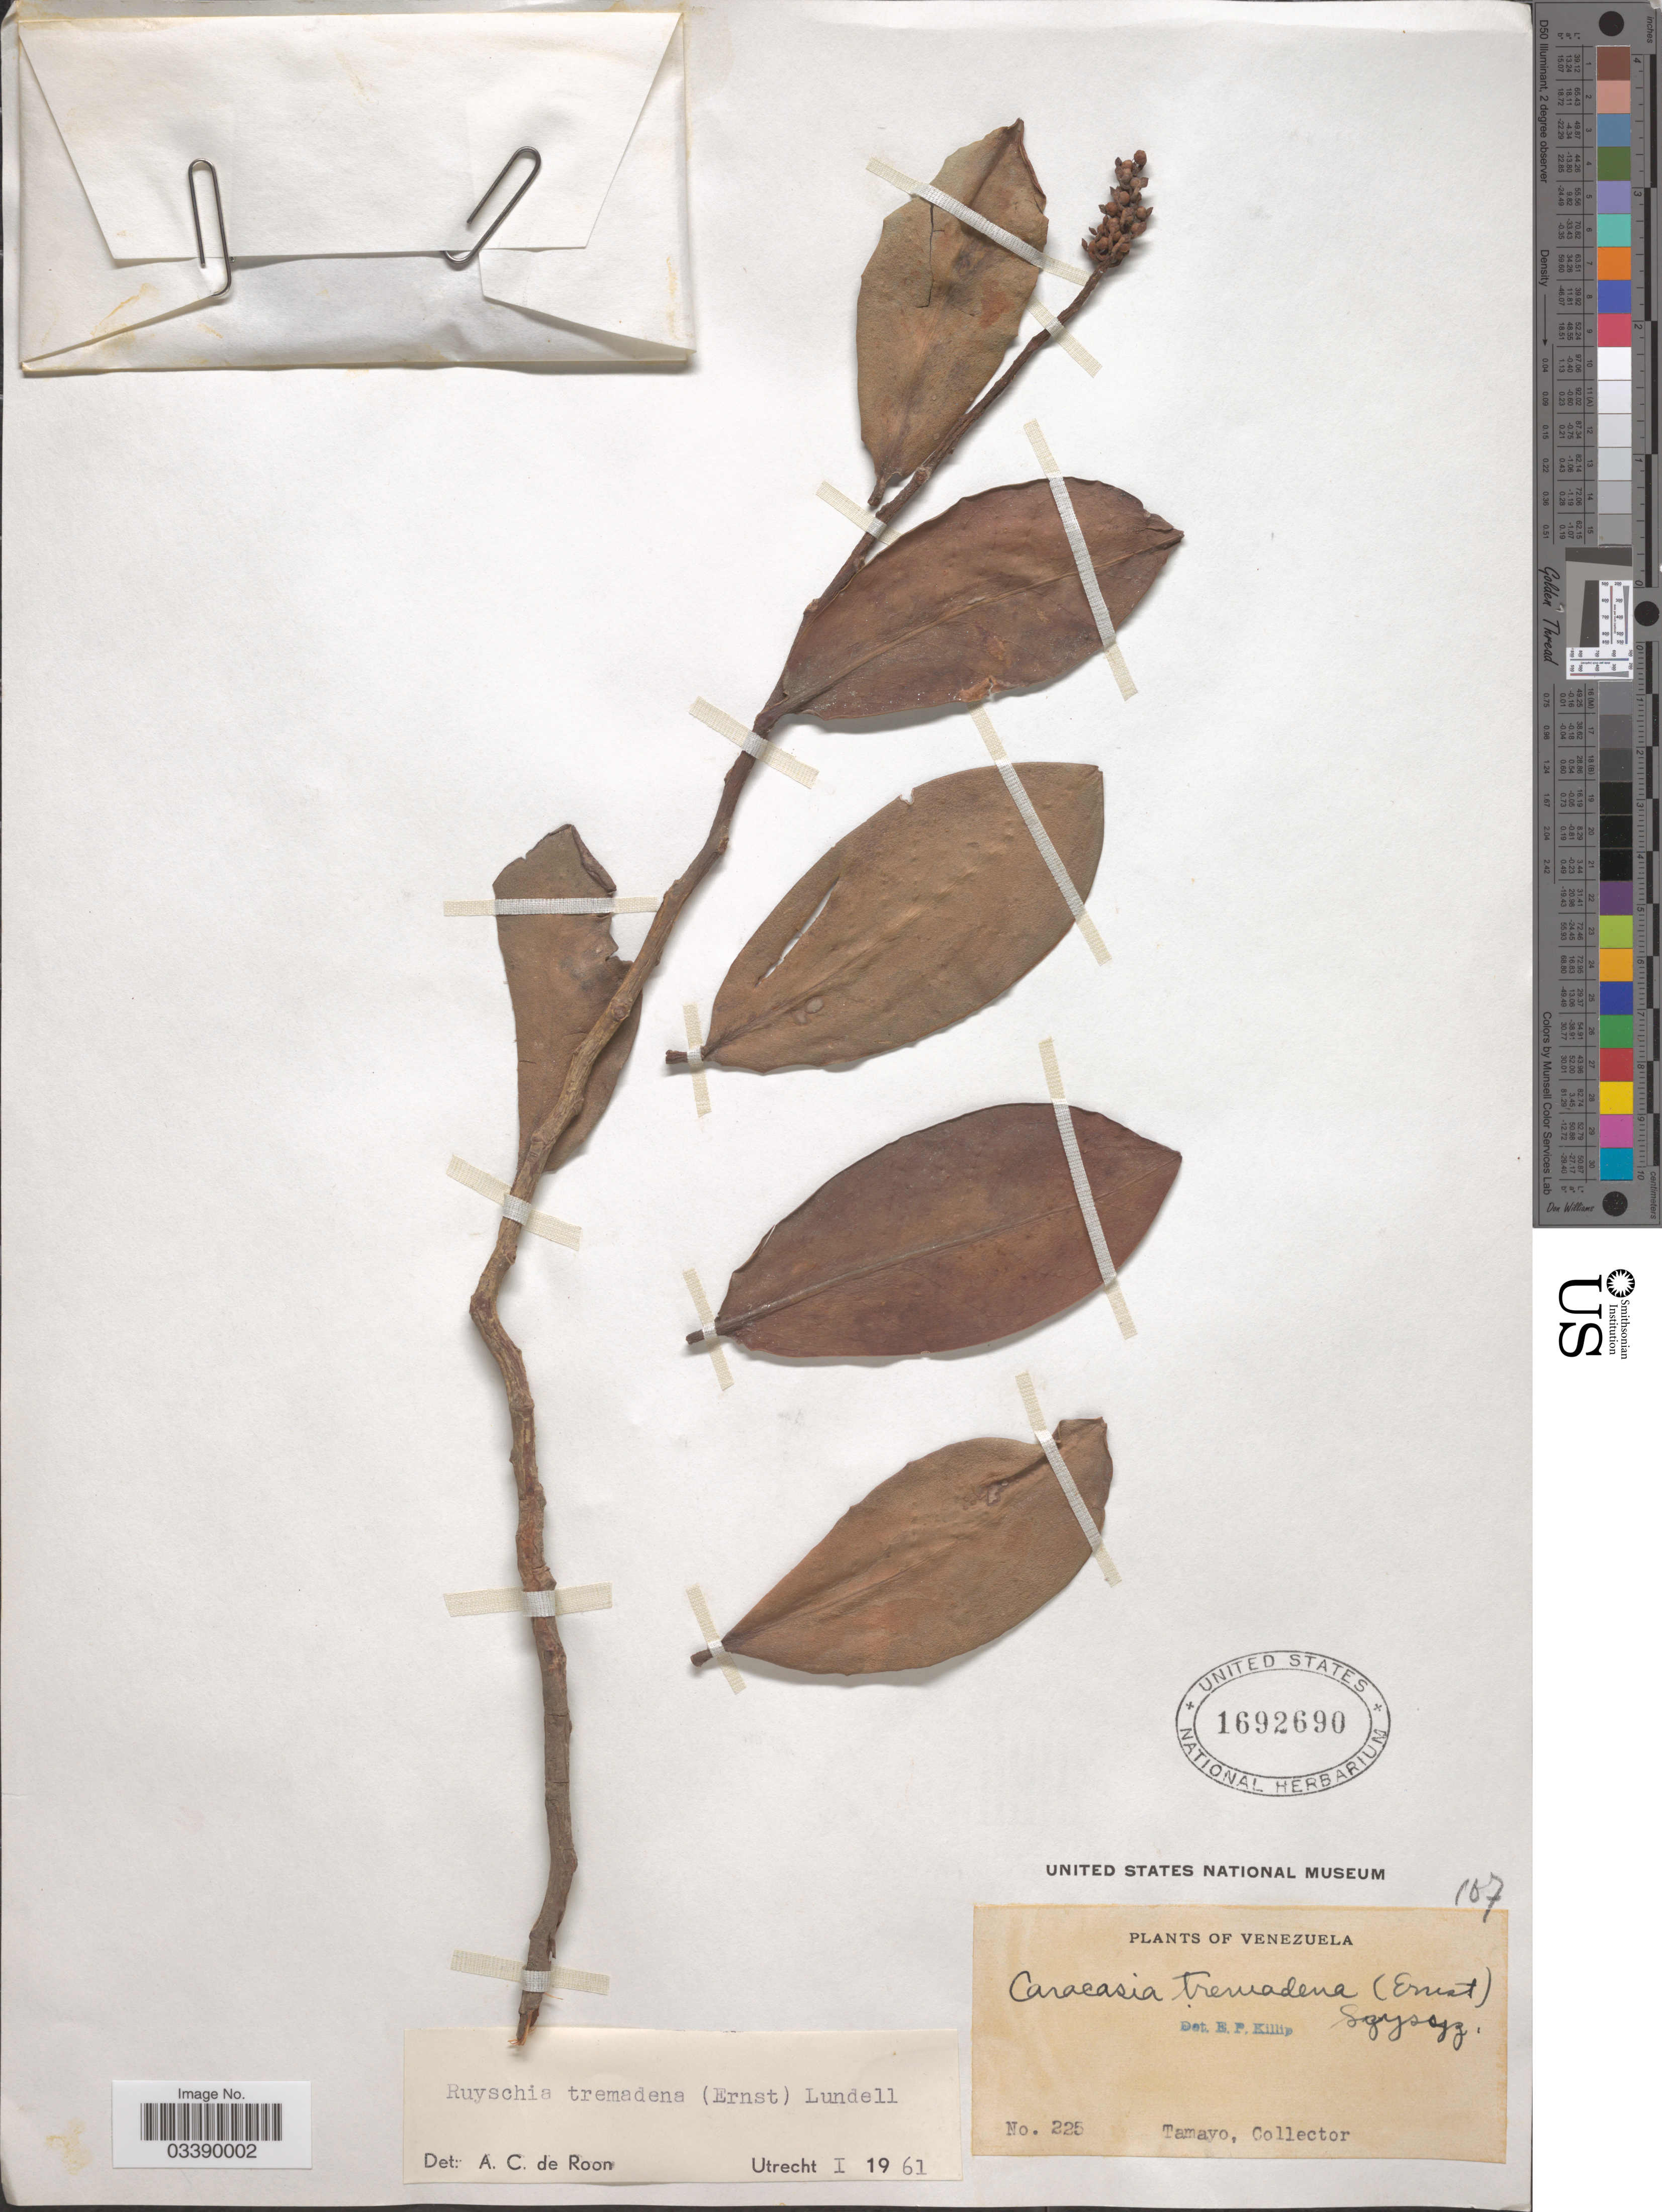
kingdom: Plantae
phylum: Tracheophyta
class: Magnoliopsida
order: Ericales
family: Marcgraviaceae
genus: Ruyschia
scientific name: Ruyschia tremadena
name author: (Ernst) Lundell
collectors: -. Tamayo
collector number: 225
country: Venezuela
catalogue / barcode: US 1692690